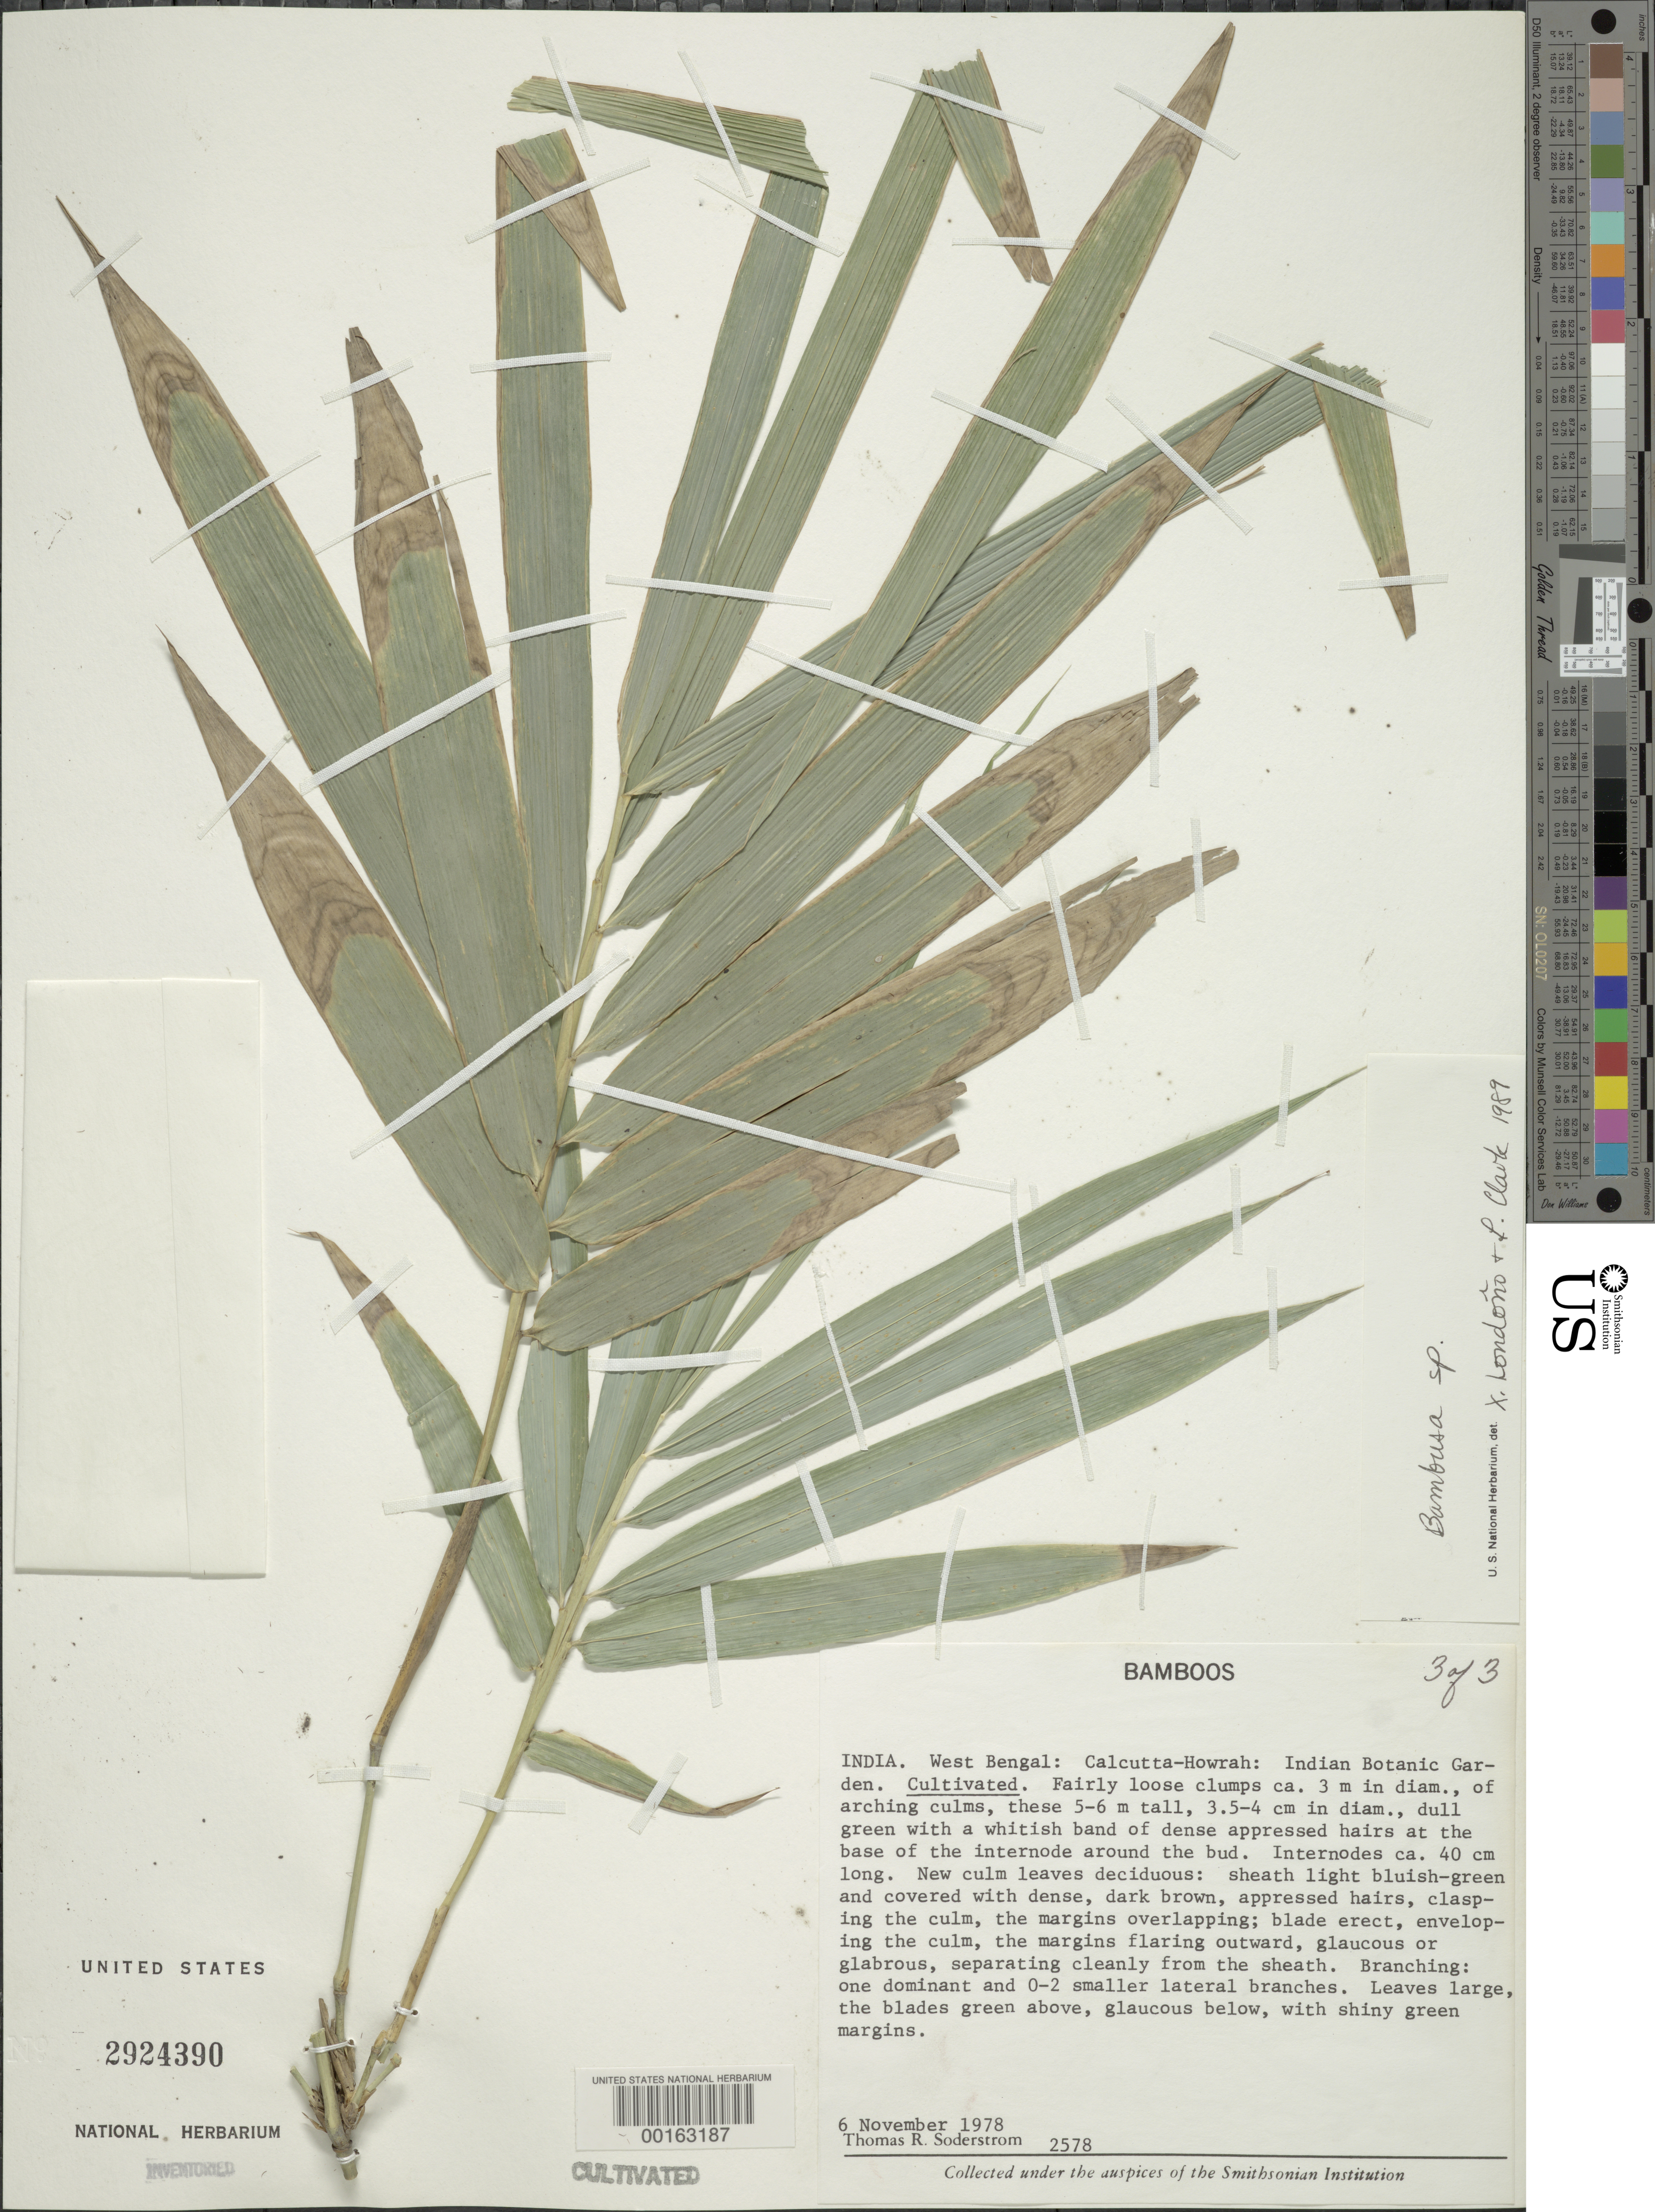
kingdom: Plantae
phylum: Tracheophyta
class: Liliopsida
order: Poales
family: Poaceae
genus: Bambusa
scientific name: Bambusa sp.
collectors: T. R. Soderstrom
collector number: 2578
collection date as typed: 06 Nov 1978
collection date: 1978-11-06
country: India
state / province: West Bengal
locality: Calcutta-Howrah, Indian Botanic Garden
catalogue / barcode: US 2924390